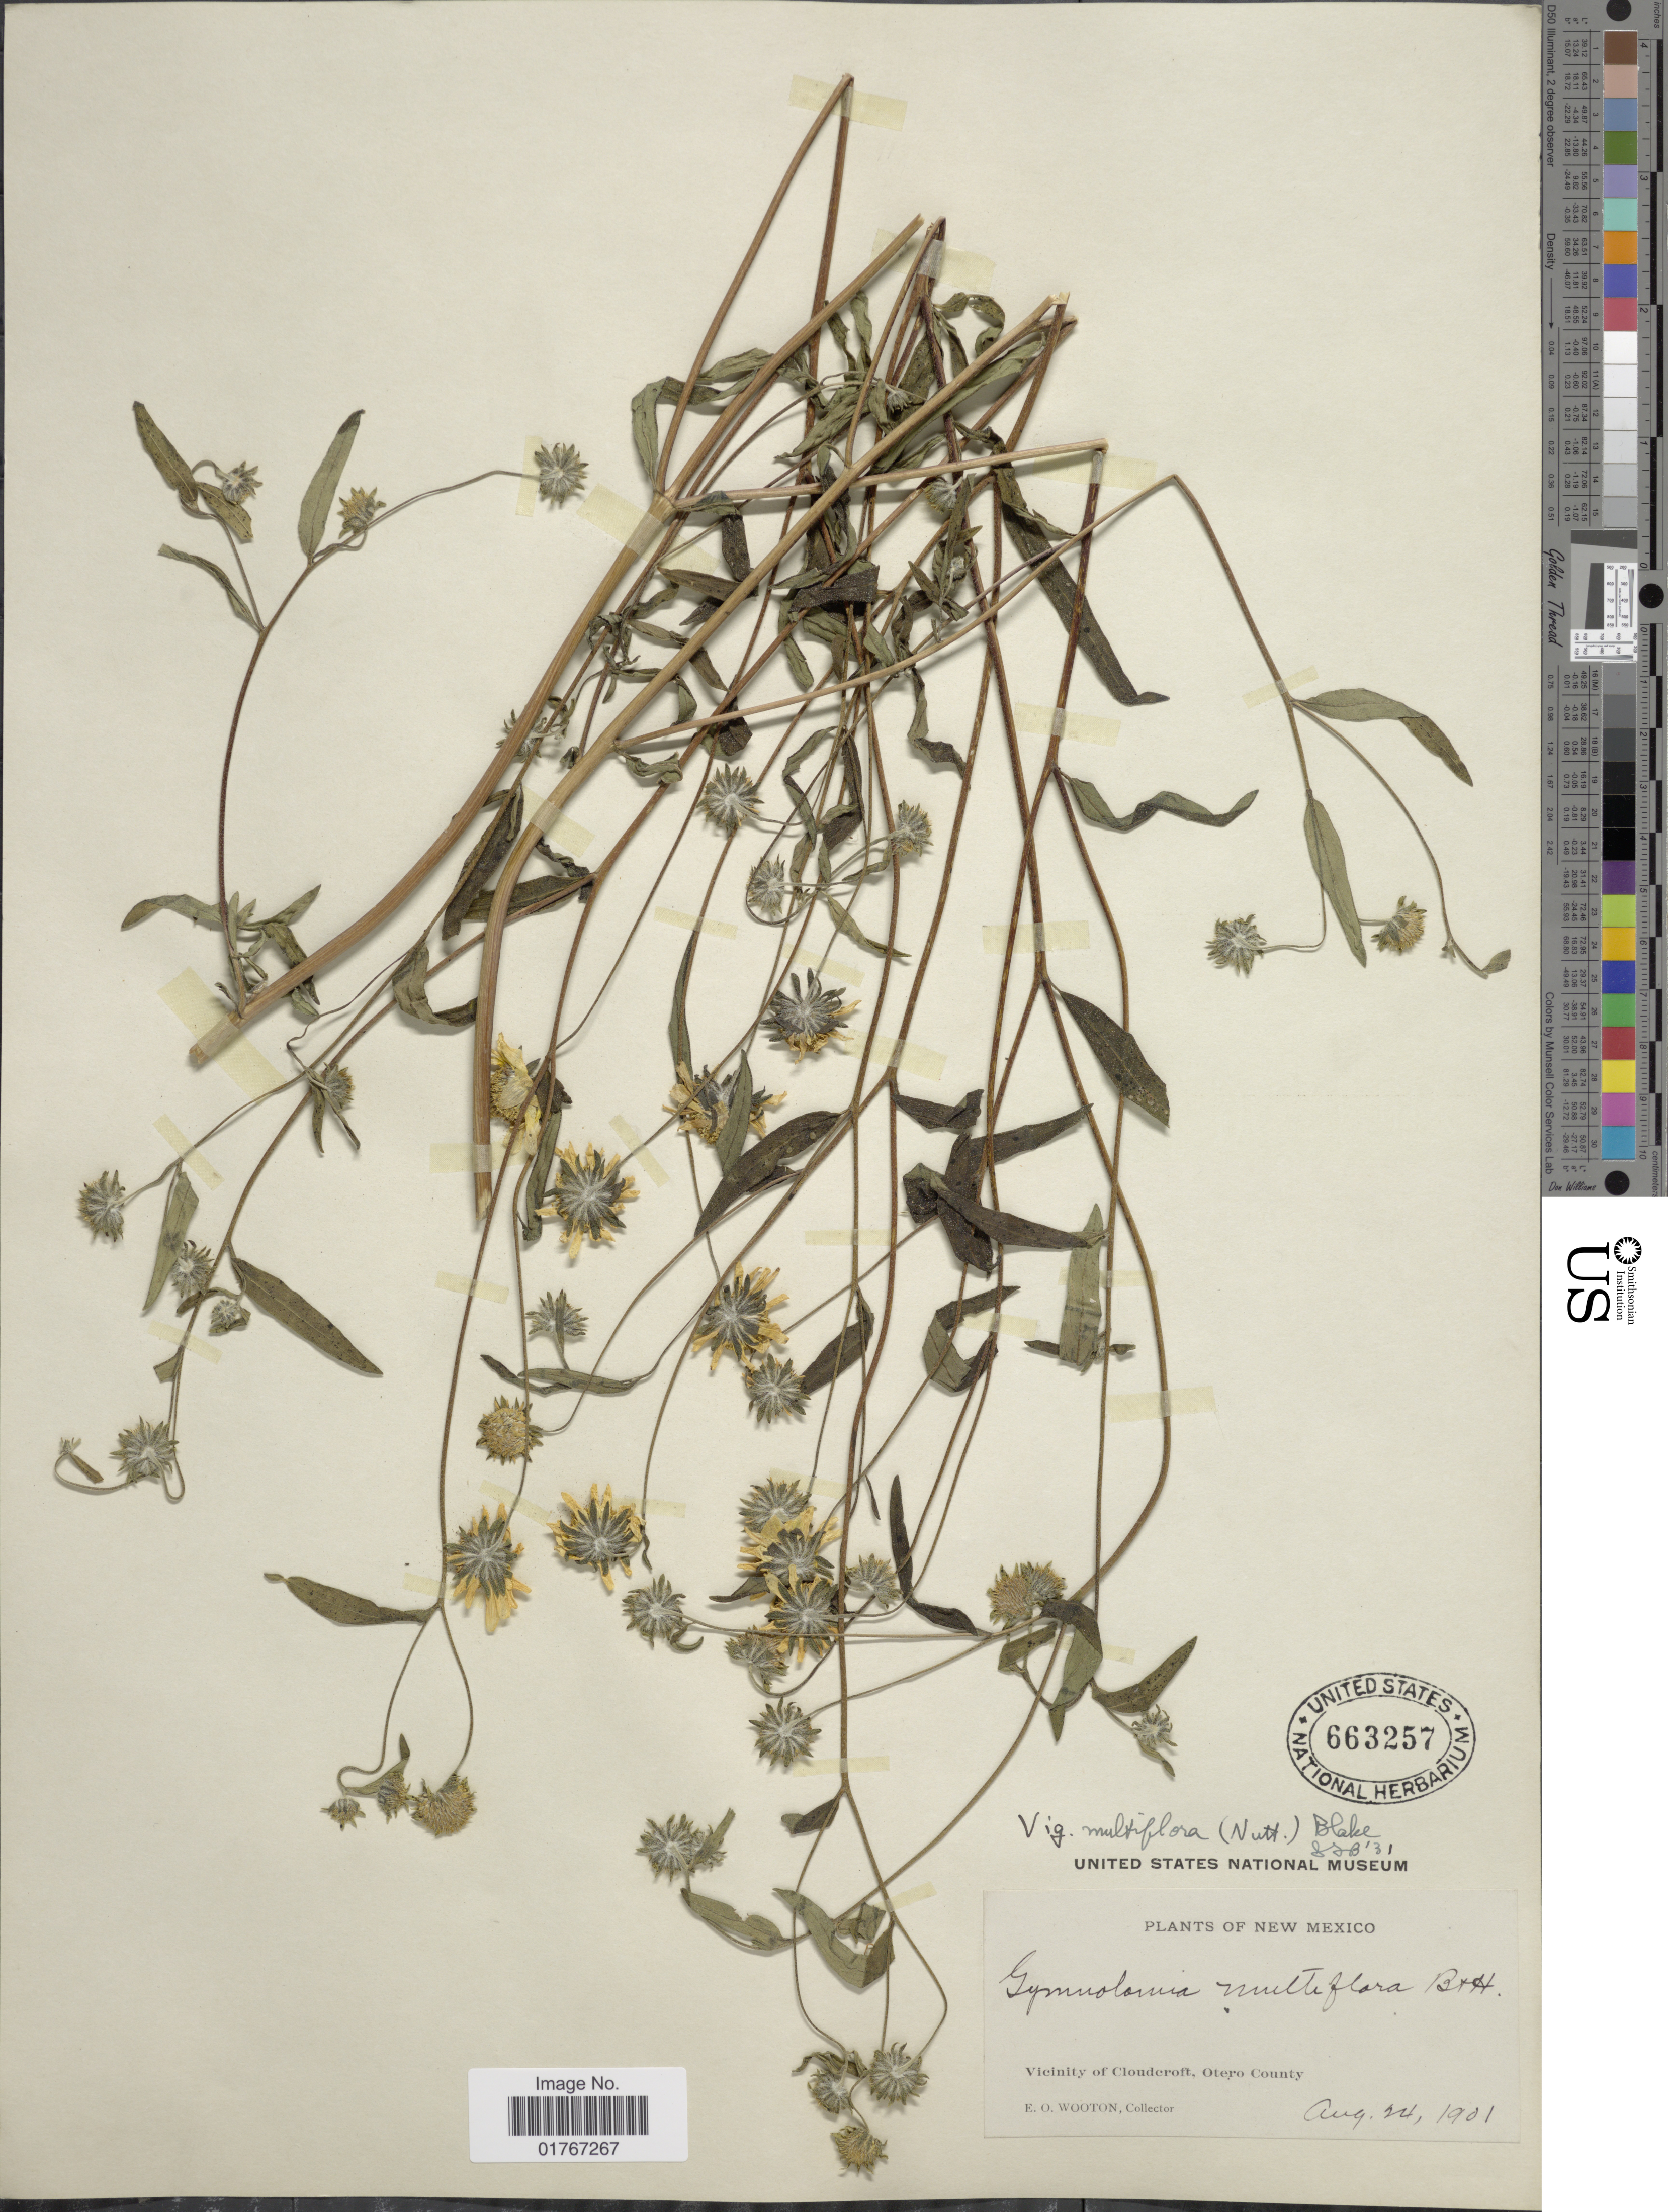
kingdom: Plantae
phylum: Tracheophyta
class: Magnoliopsida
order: Asterales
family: Asteraceae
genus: Heliomeris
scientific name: Heliomeris multiflora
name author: Nutt.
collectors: E. O. Wooton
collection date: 1901-08-24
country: United States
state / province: New Mexico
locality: Vicinity of Cloudercroft, Otero County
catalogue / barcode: US 663257